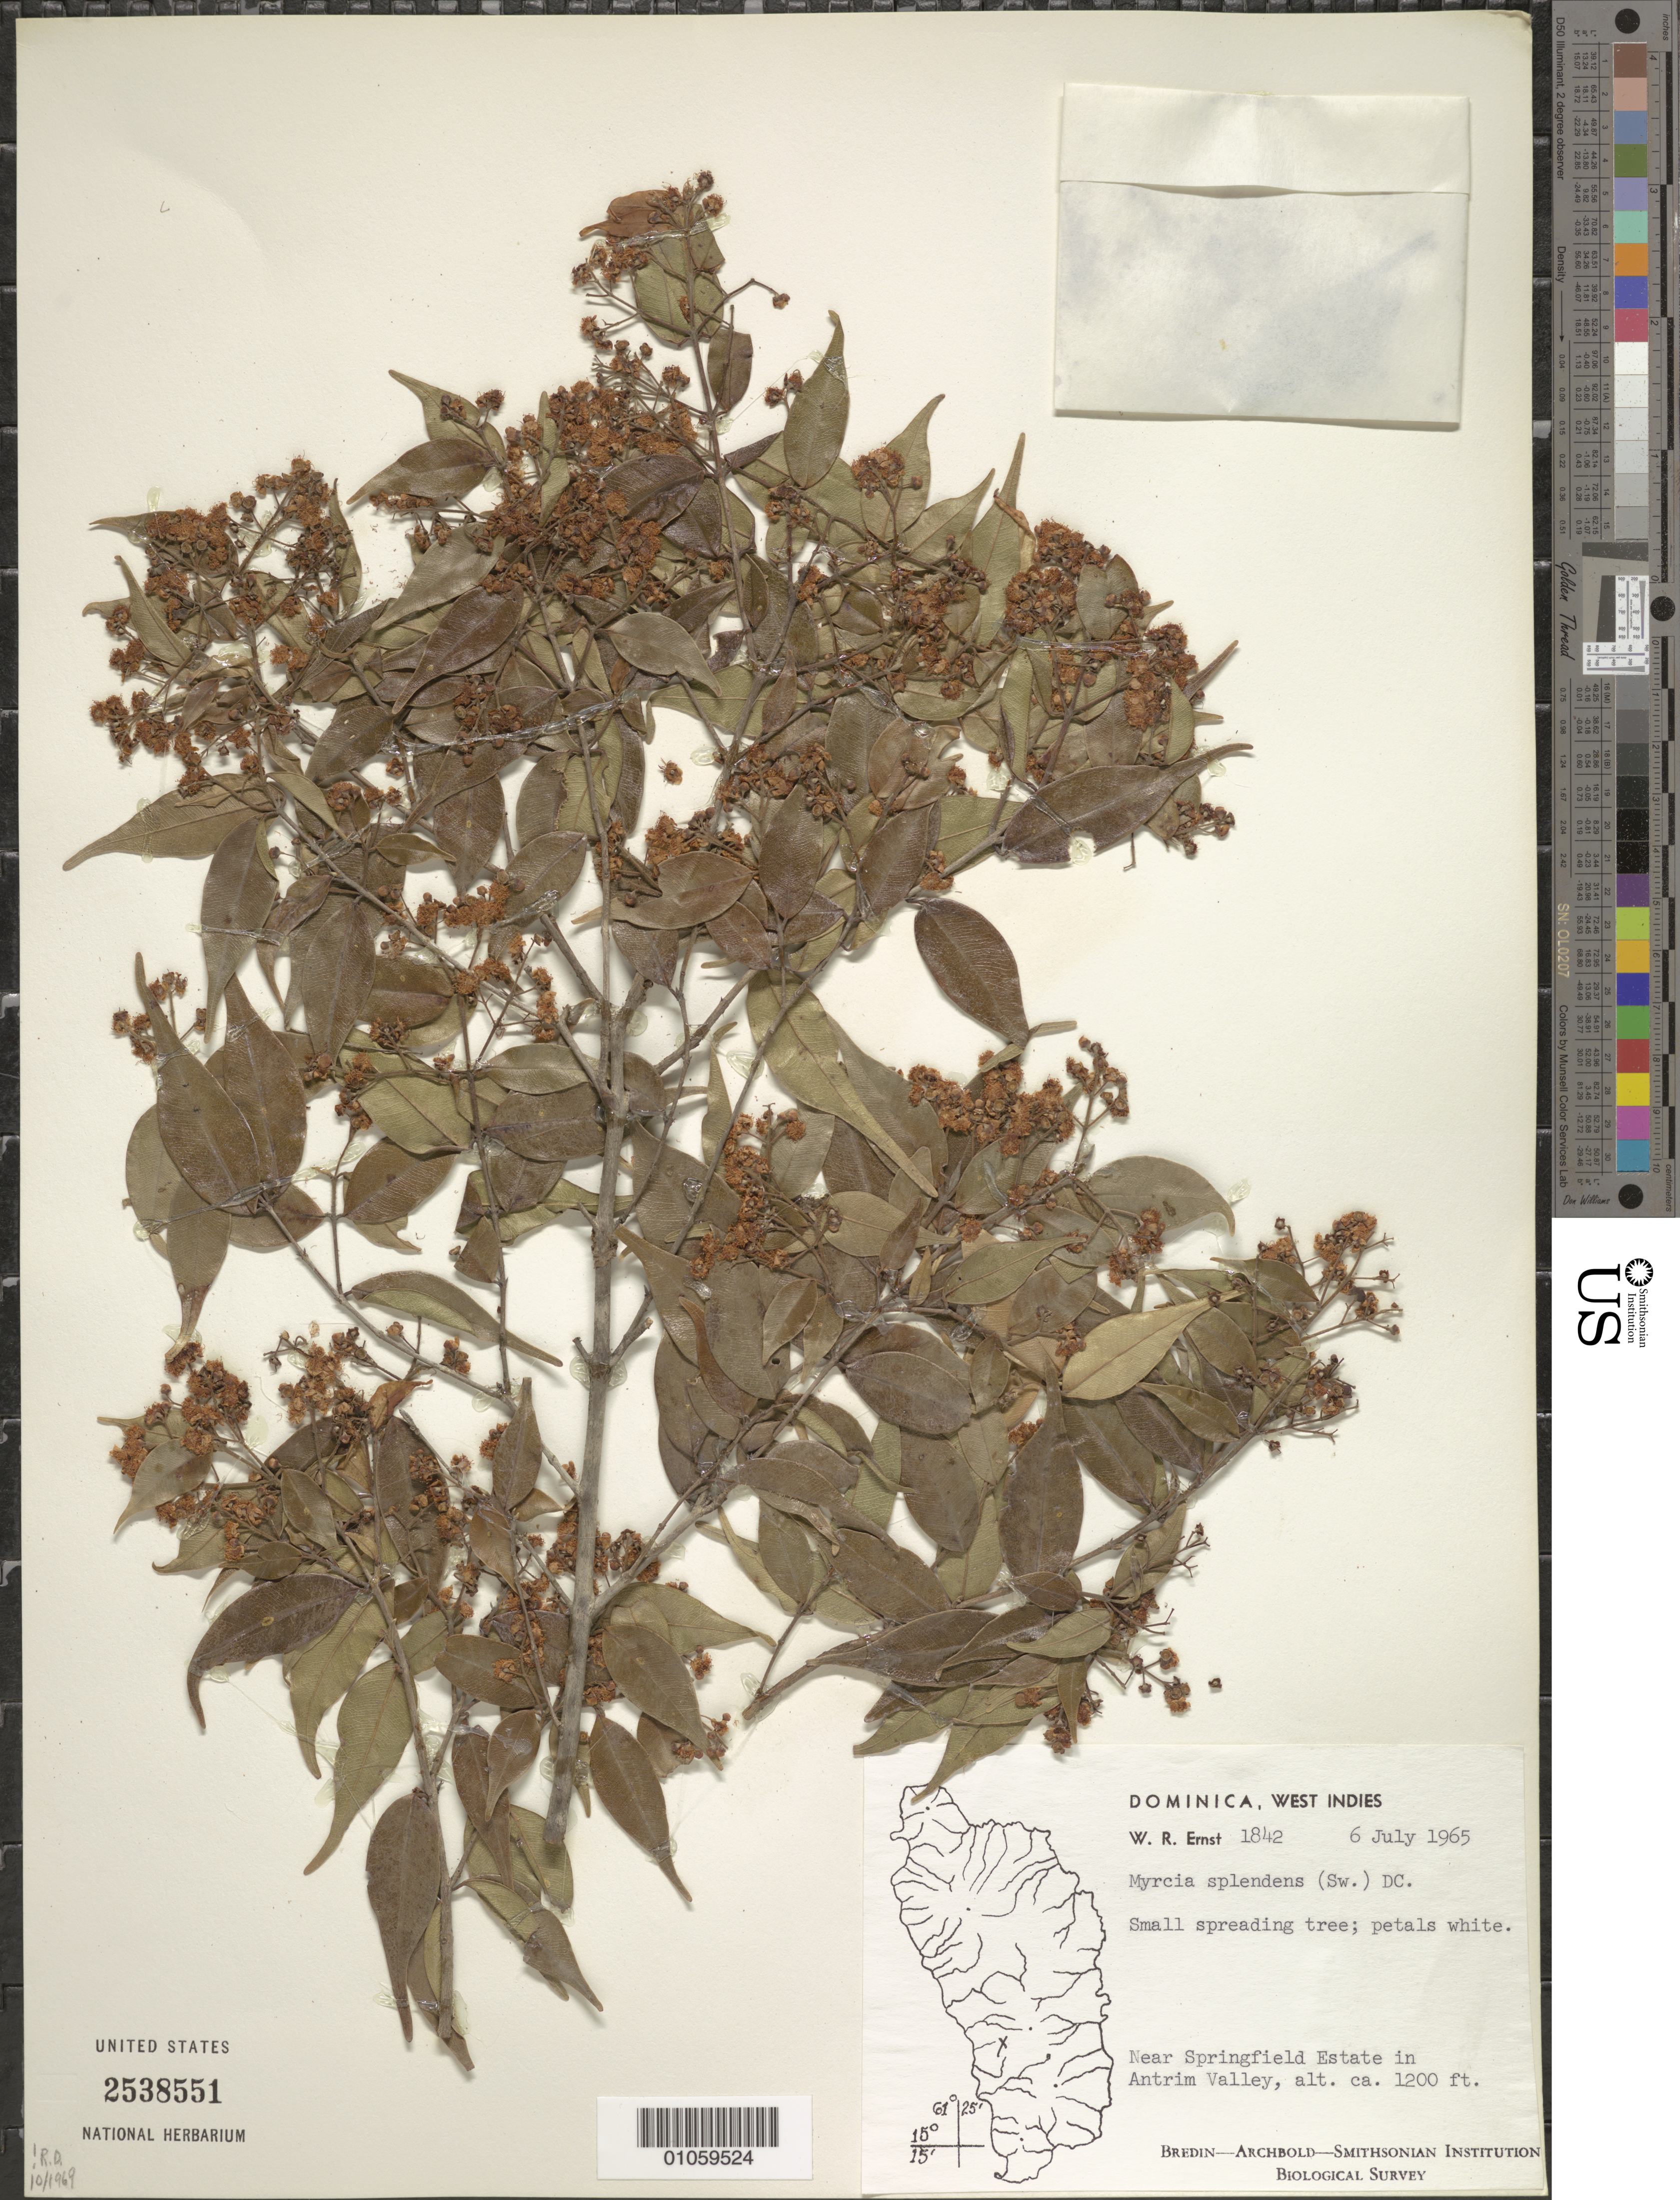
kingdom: Plantae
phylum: Tracheophyta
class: Magnoliopsida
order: Myrtales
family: Myrtaceae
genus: Myrcia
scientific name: Myrcia splendens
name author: (Sw.) DC.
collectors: W. R. Ernst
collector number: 1842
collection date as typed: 06 Jul 1965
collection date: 1965-07-06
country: Dominica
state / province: St. Paul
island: Dominica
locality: Near Springfield Estate in Antrim Valley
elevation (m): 366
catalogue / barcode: US 2538551